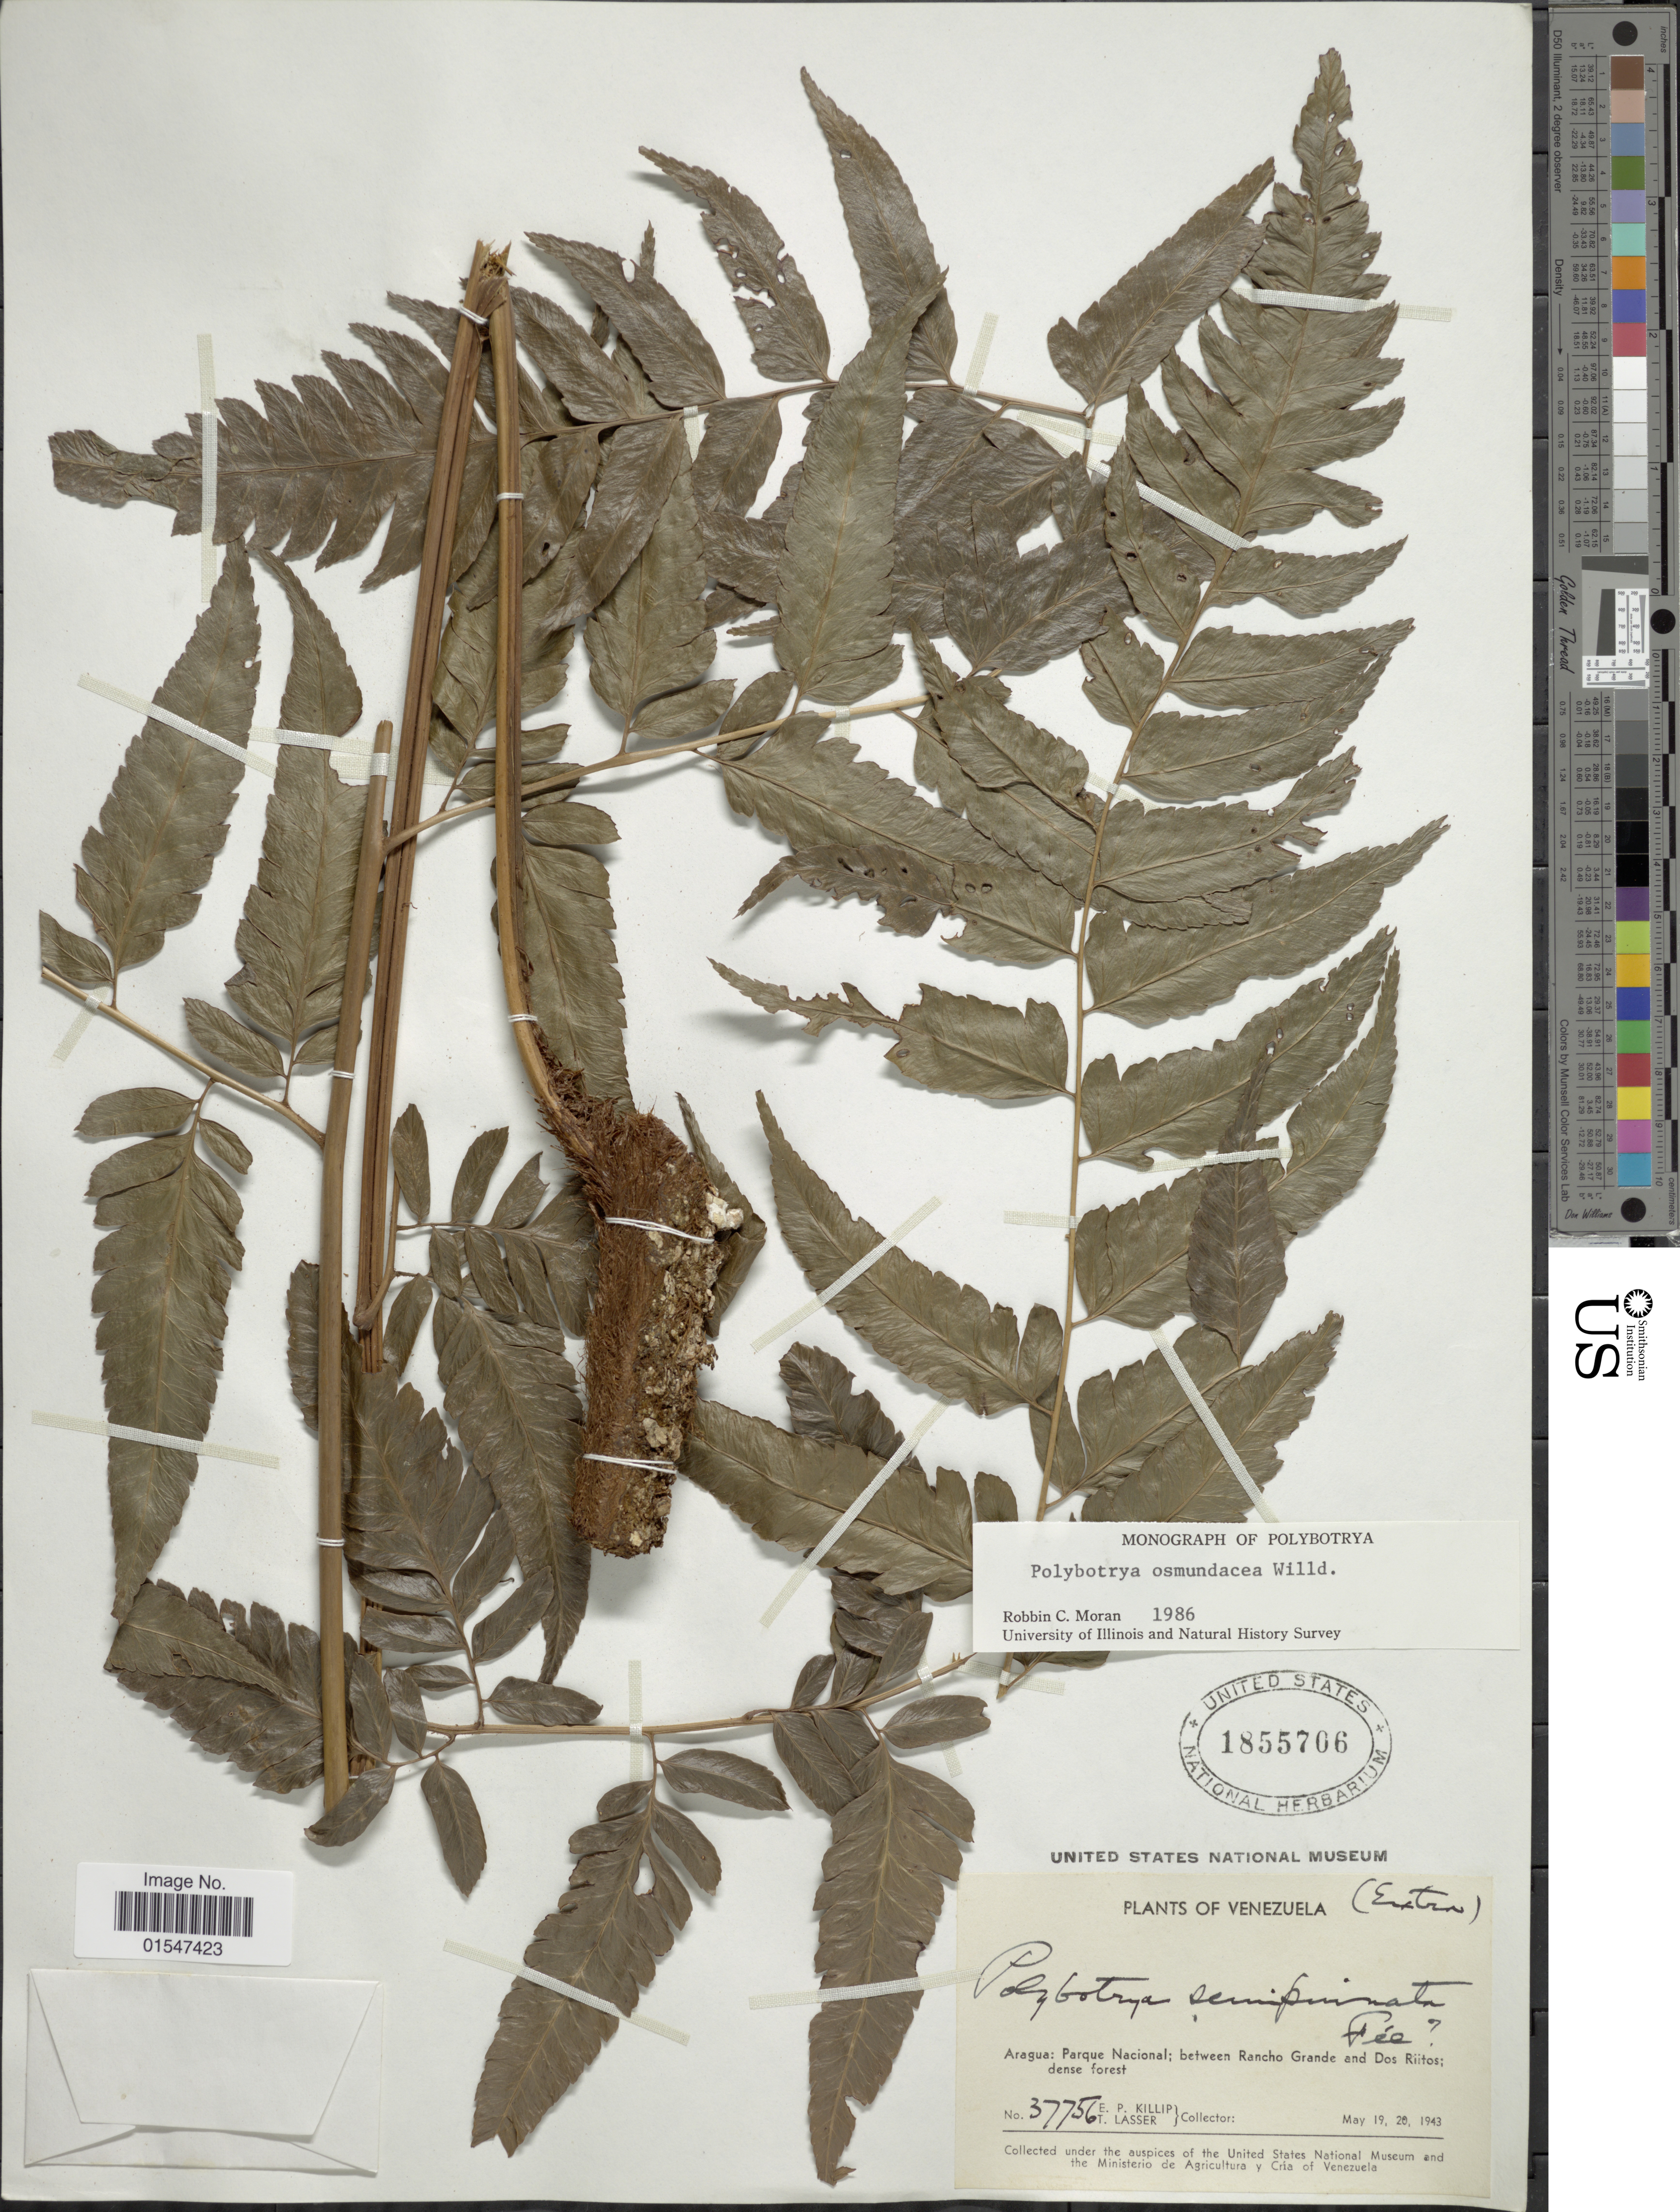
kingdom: Plantae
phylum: Tracheophyta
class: Polypodiopsida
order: Polypodiales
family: Dryopteridaceae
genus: Polybotrya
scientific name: Polybotrya osmundacea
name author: Humb. & Bonpl. ex Willd.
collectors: E. P. Killip & T. Lasser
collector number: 37756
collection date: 1943-05-19/1943-05-20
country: Venezuela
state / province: Aragua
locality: Venezuela, Parque Nacional; between Rancho Grande and Dos Riitos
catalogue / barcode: US 1855706